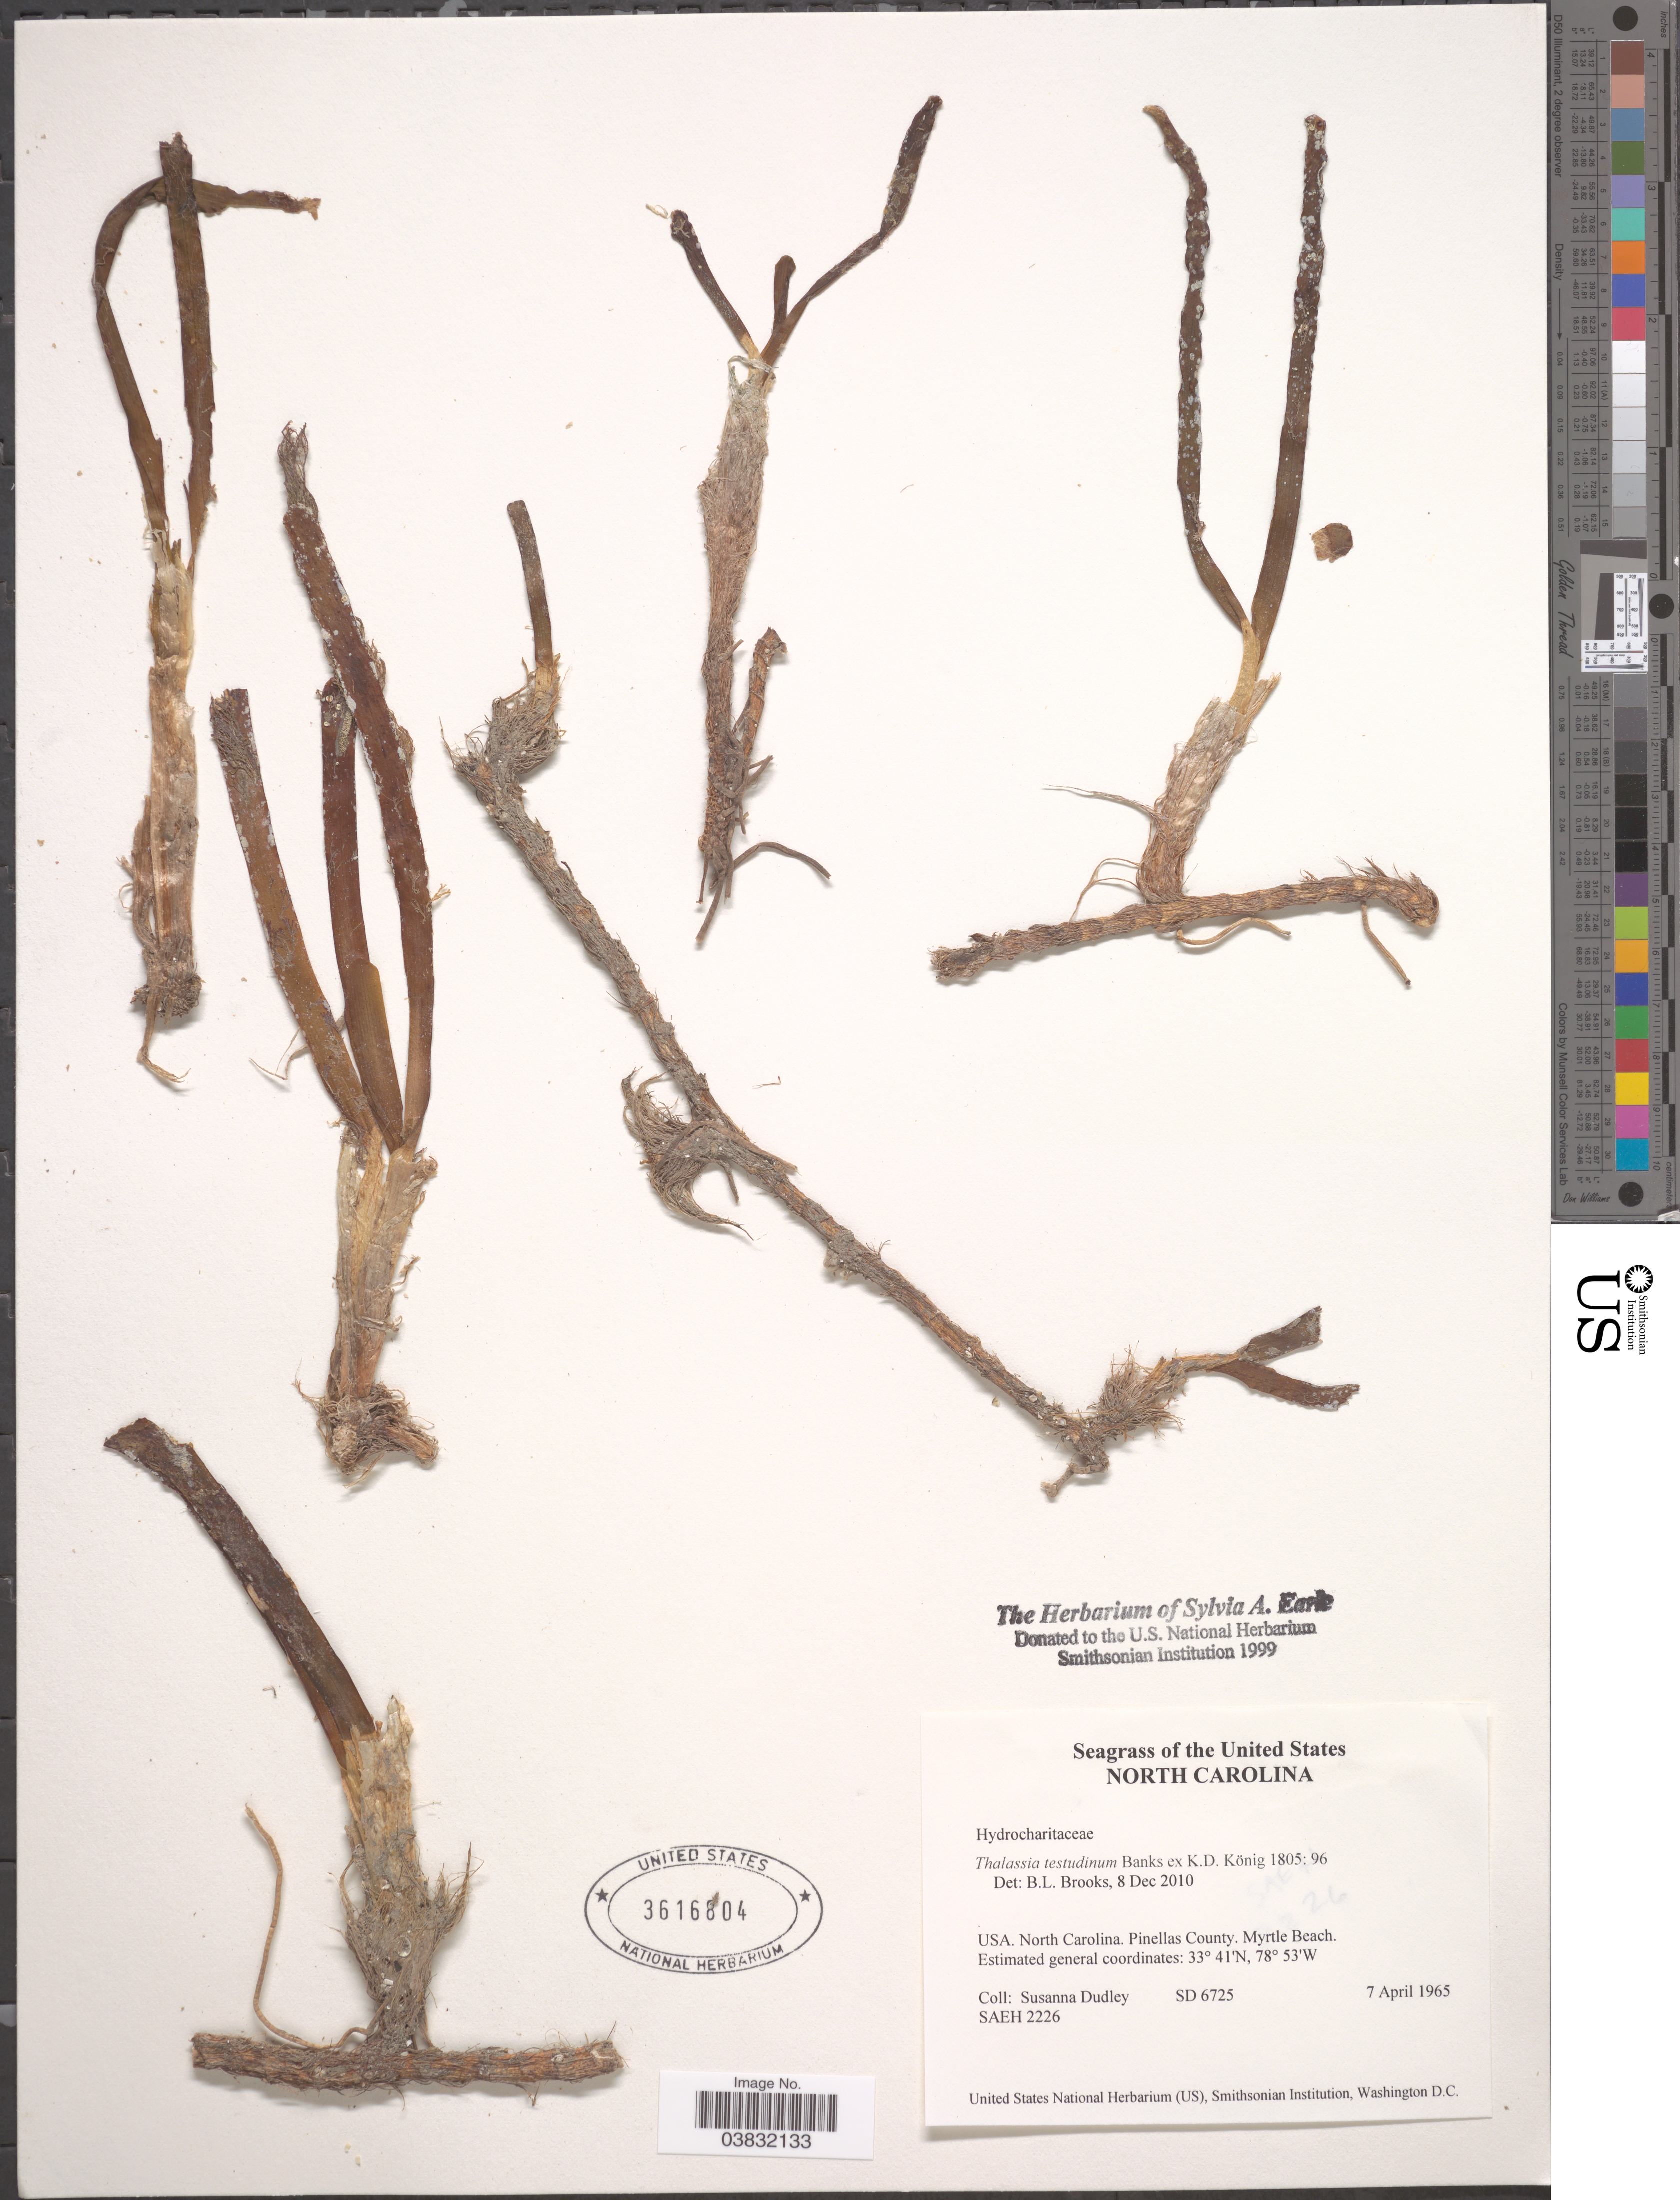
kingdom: Plantae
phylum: Tracheophyta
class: Liliopsida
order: Alismatales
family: Hydrocharitaceae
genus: Thalassia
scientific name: Thalassia testudinum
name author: Banks & Sol. ex K.D. Koenig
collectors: S. Dudley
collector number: SD 6725/SAEH 2226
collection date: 1965-04-07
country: United States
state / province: North Carolina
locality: Pinellas County. Myrtle Beach.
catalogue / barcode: US 3616804